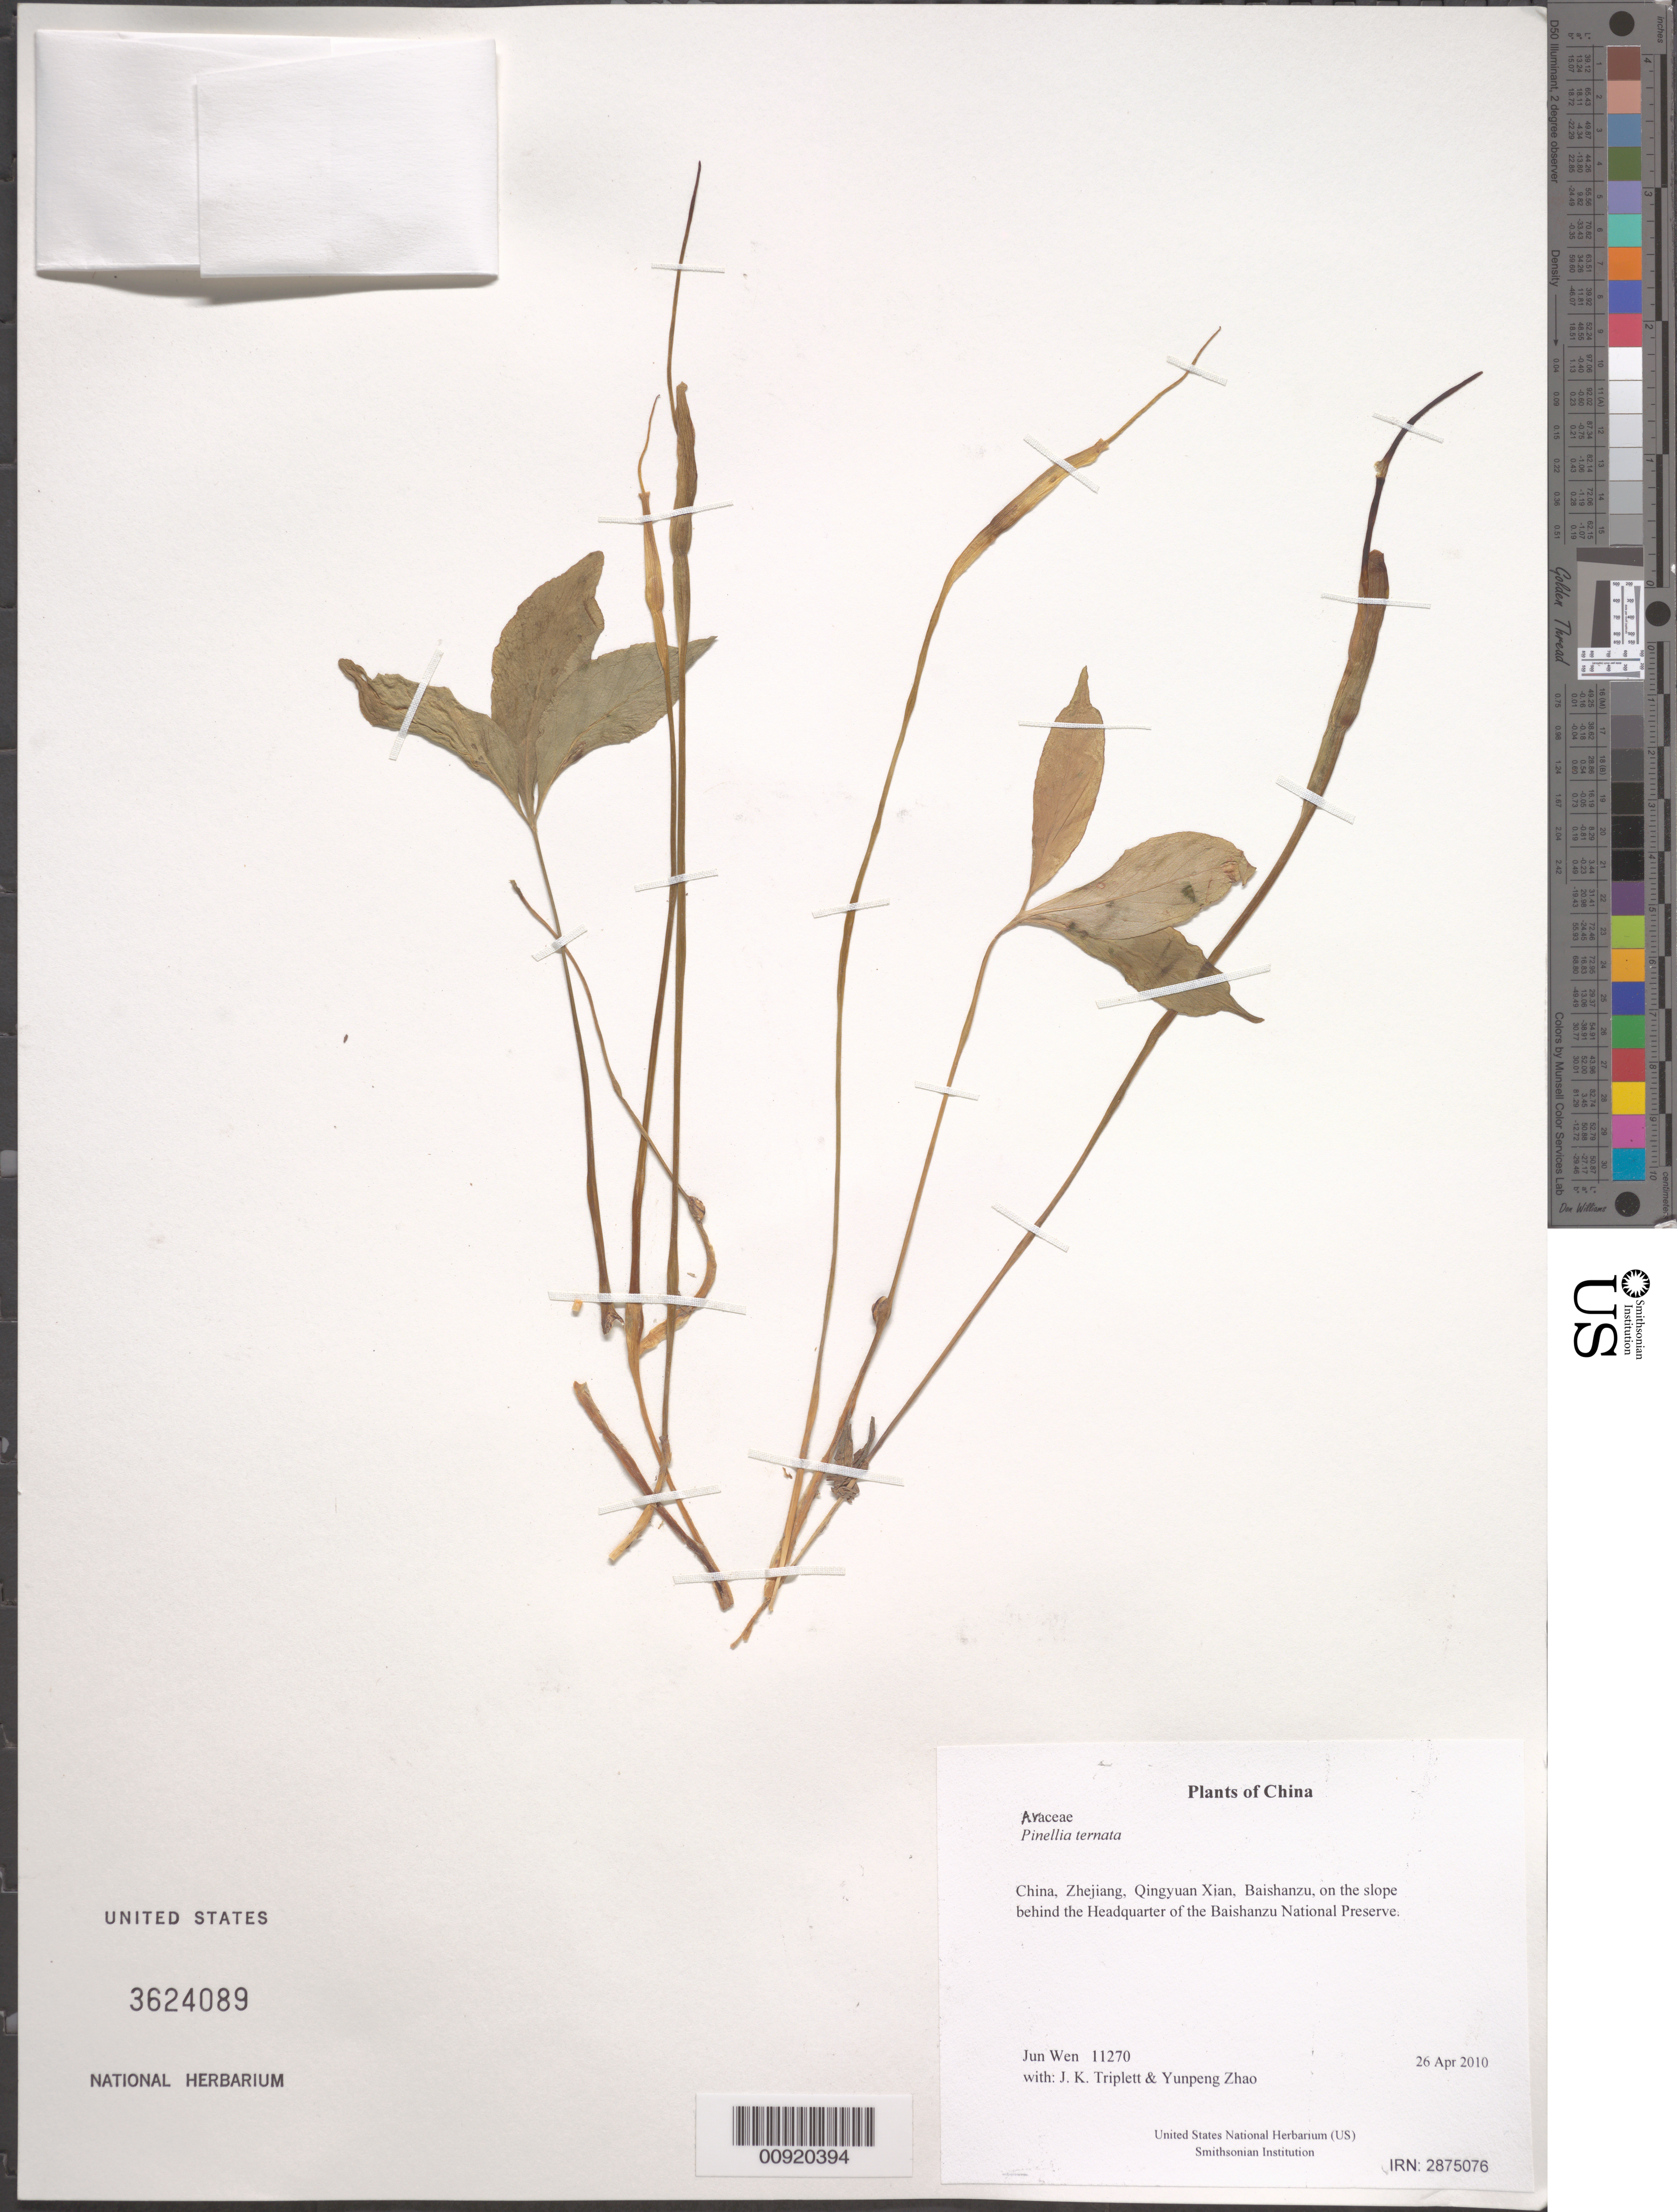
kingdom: Plantae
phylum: Tracheophyta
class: Liliopsida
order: Alismatales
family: Araceae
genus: Pinellia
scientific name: Pinellia ternata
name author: Druce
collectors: J. Wen, J. K. Triplett & Yunpeng Zhao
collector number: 11270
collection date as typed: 26 Apr 2010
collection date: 2010-04-26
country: China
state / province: Zhejiang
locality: Qingyuan Xian, Baishanzu, on the slope behind the Headquarter of the Baishanzu National Preserve.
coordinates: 27 44.386 N, 119 10.796 E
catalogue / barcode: US 3624089